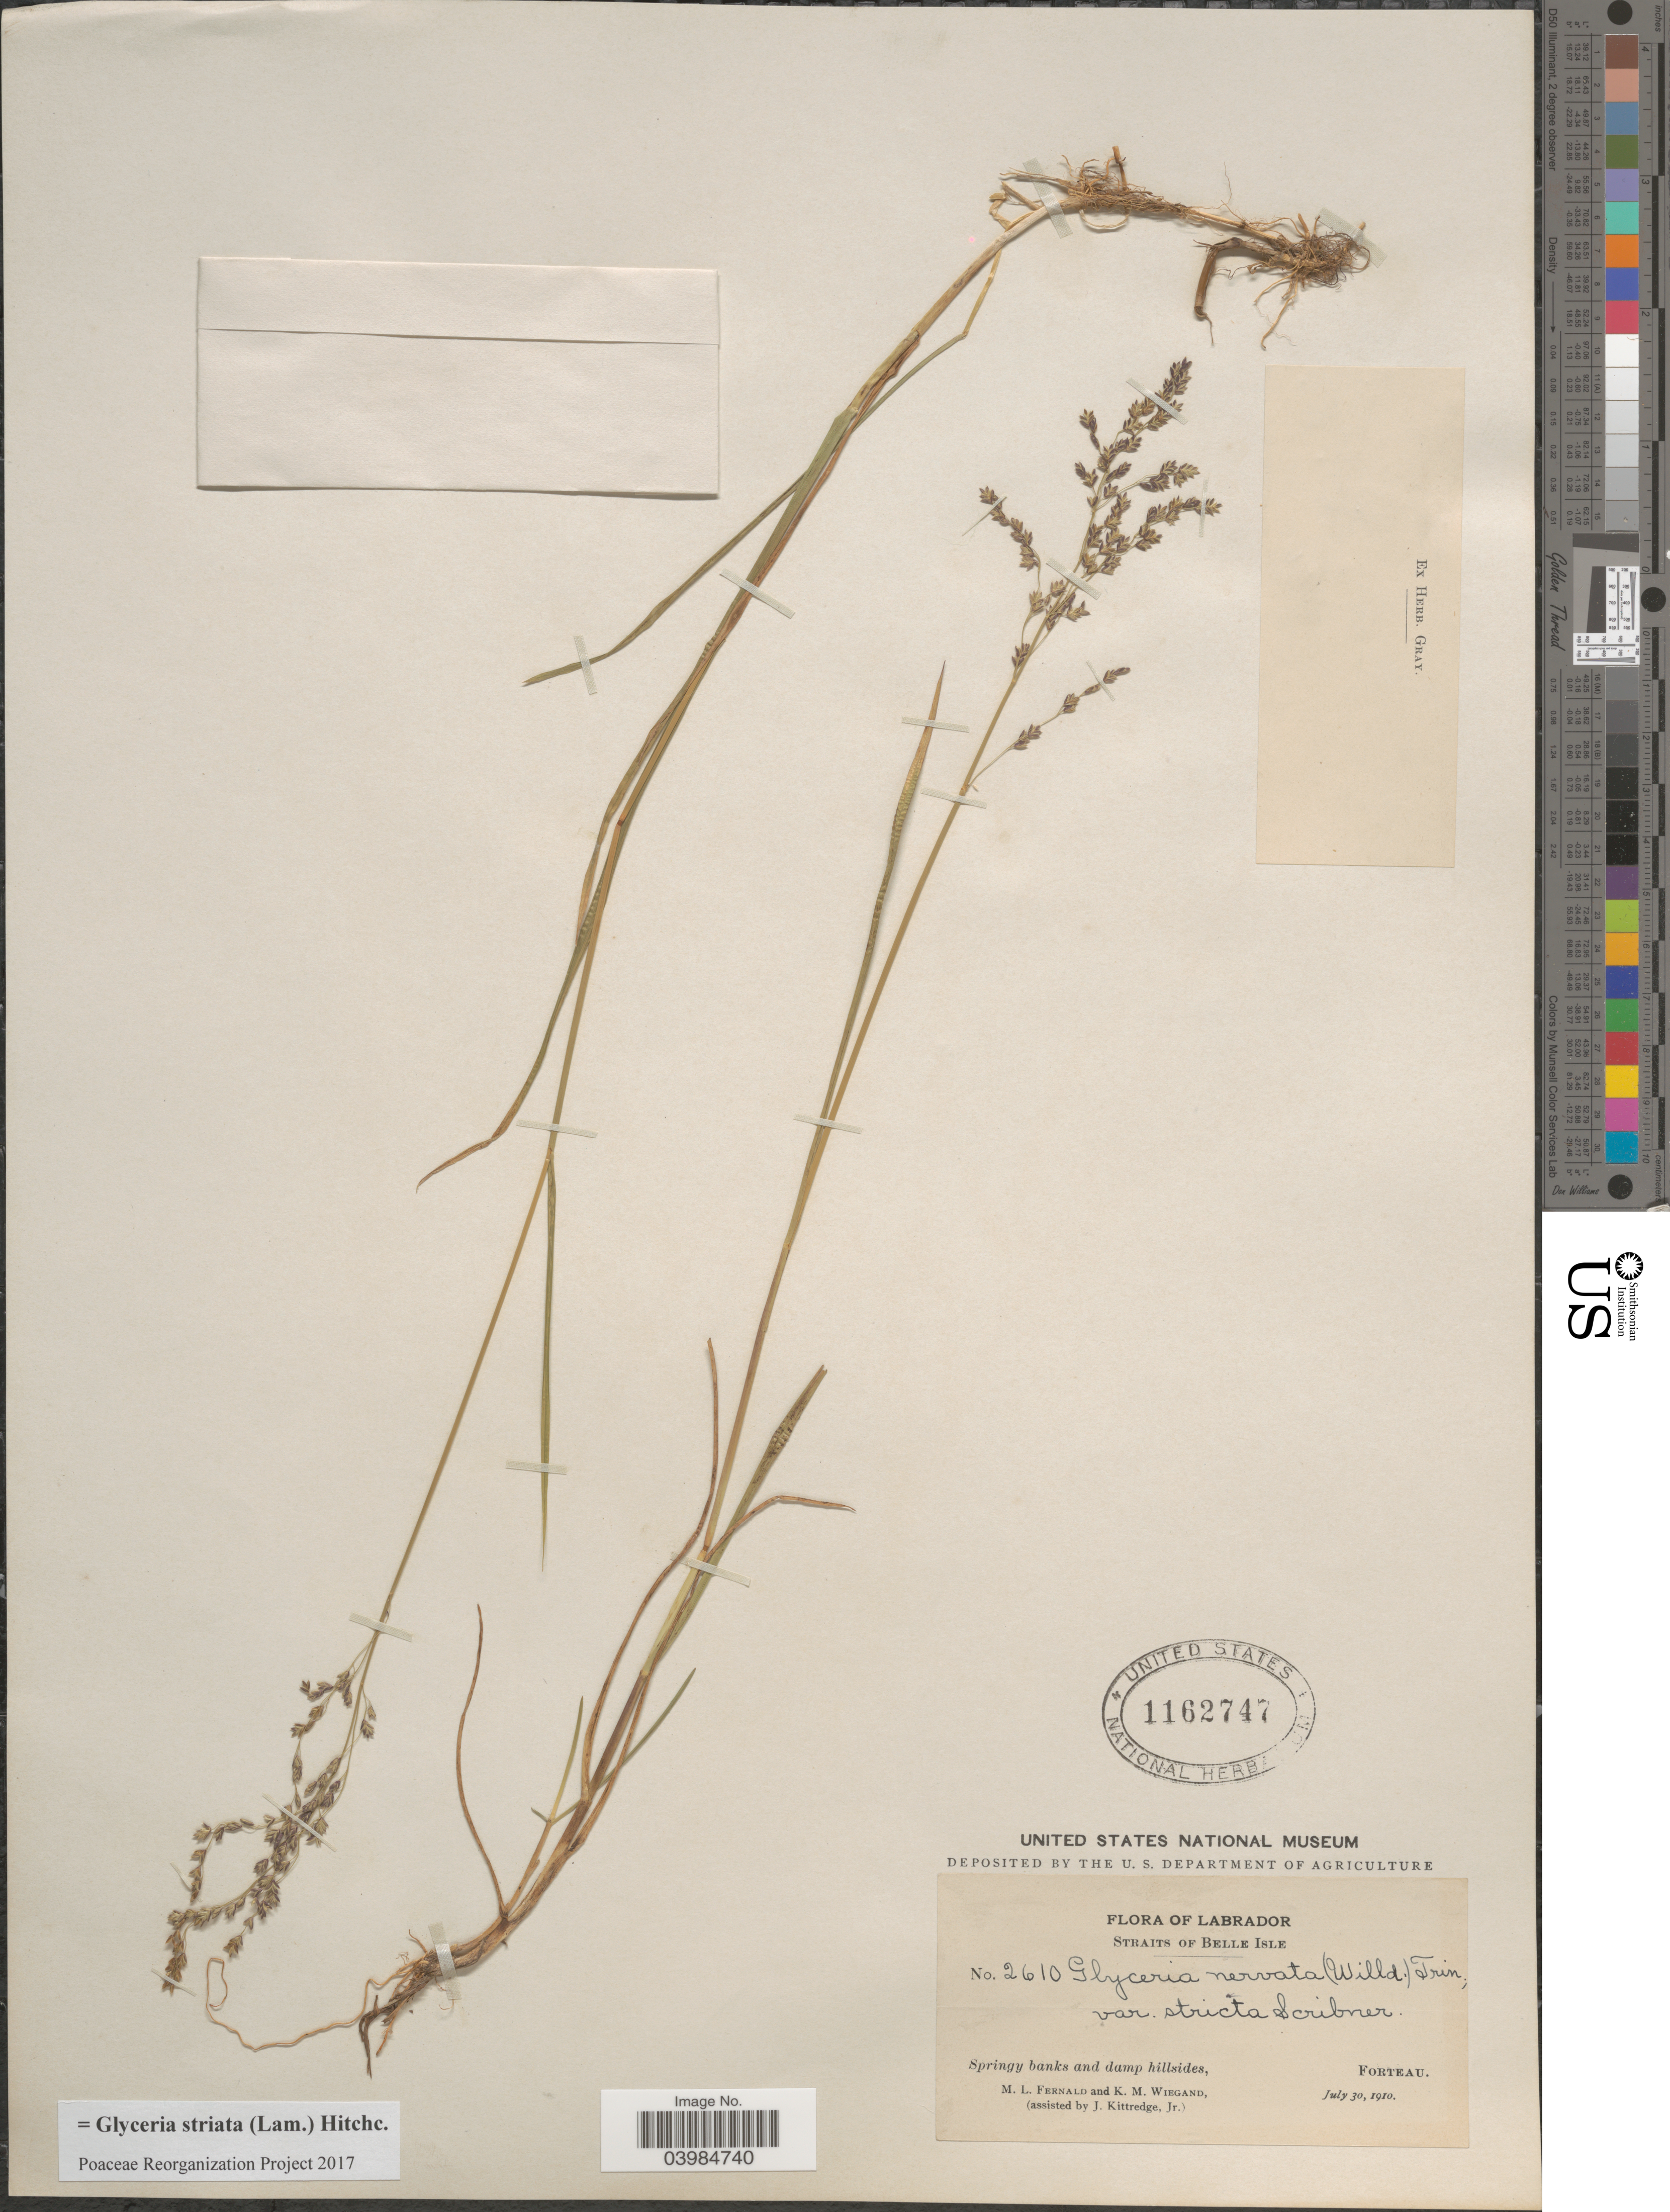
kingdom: Plantae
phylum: Tracheophyta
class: Liliopsida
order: Poales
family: Poaceae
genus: Glyceria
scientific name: Glyceria striata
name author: (Lam.) Hitchc.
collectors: M. L. Fernald, K. M. Wiegand & J. Kittredge Jr.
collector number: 2610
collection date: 1910-07-30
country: Canada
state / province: Newfoundland and Labrador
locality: Labrador. Straits of Belle Isle. Forteau.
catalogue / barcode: US 1162747